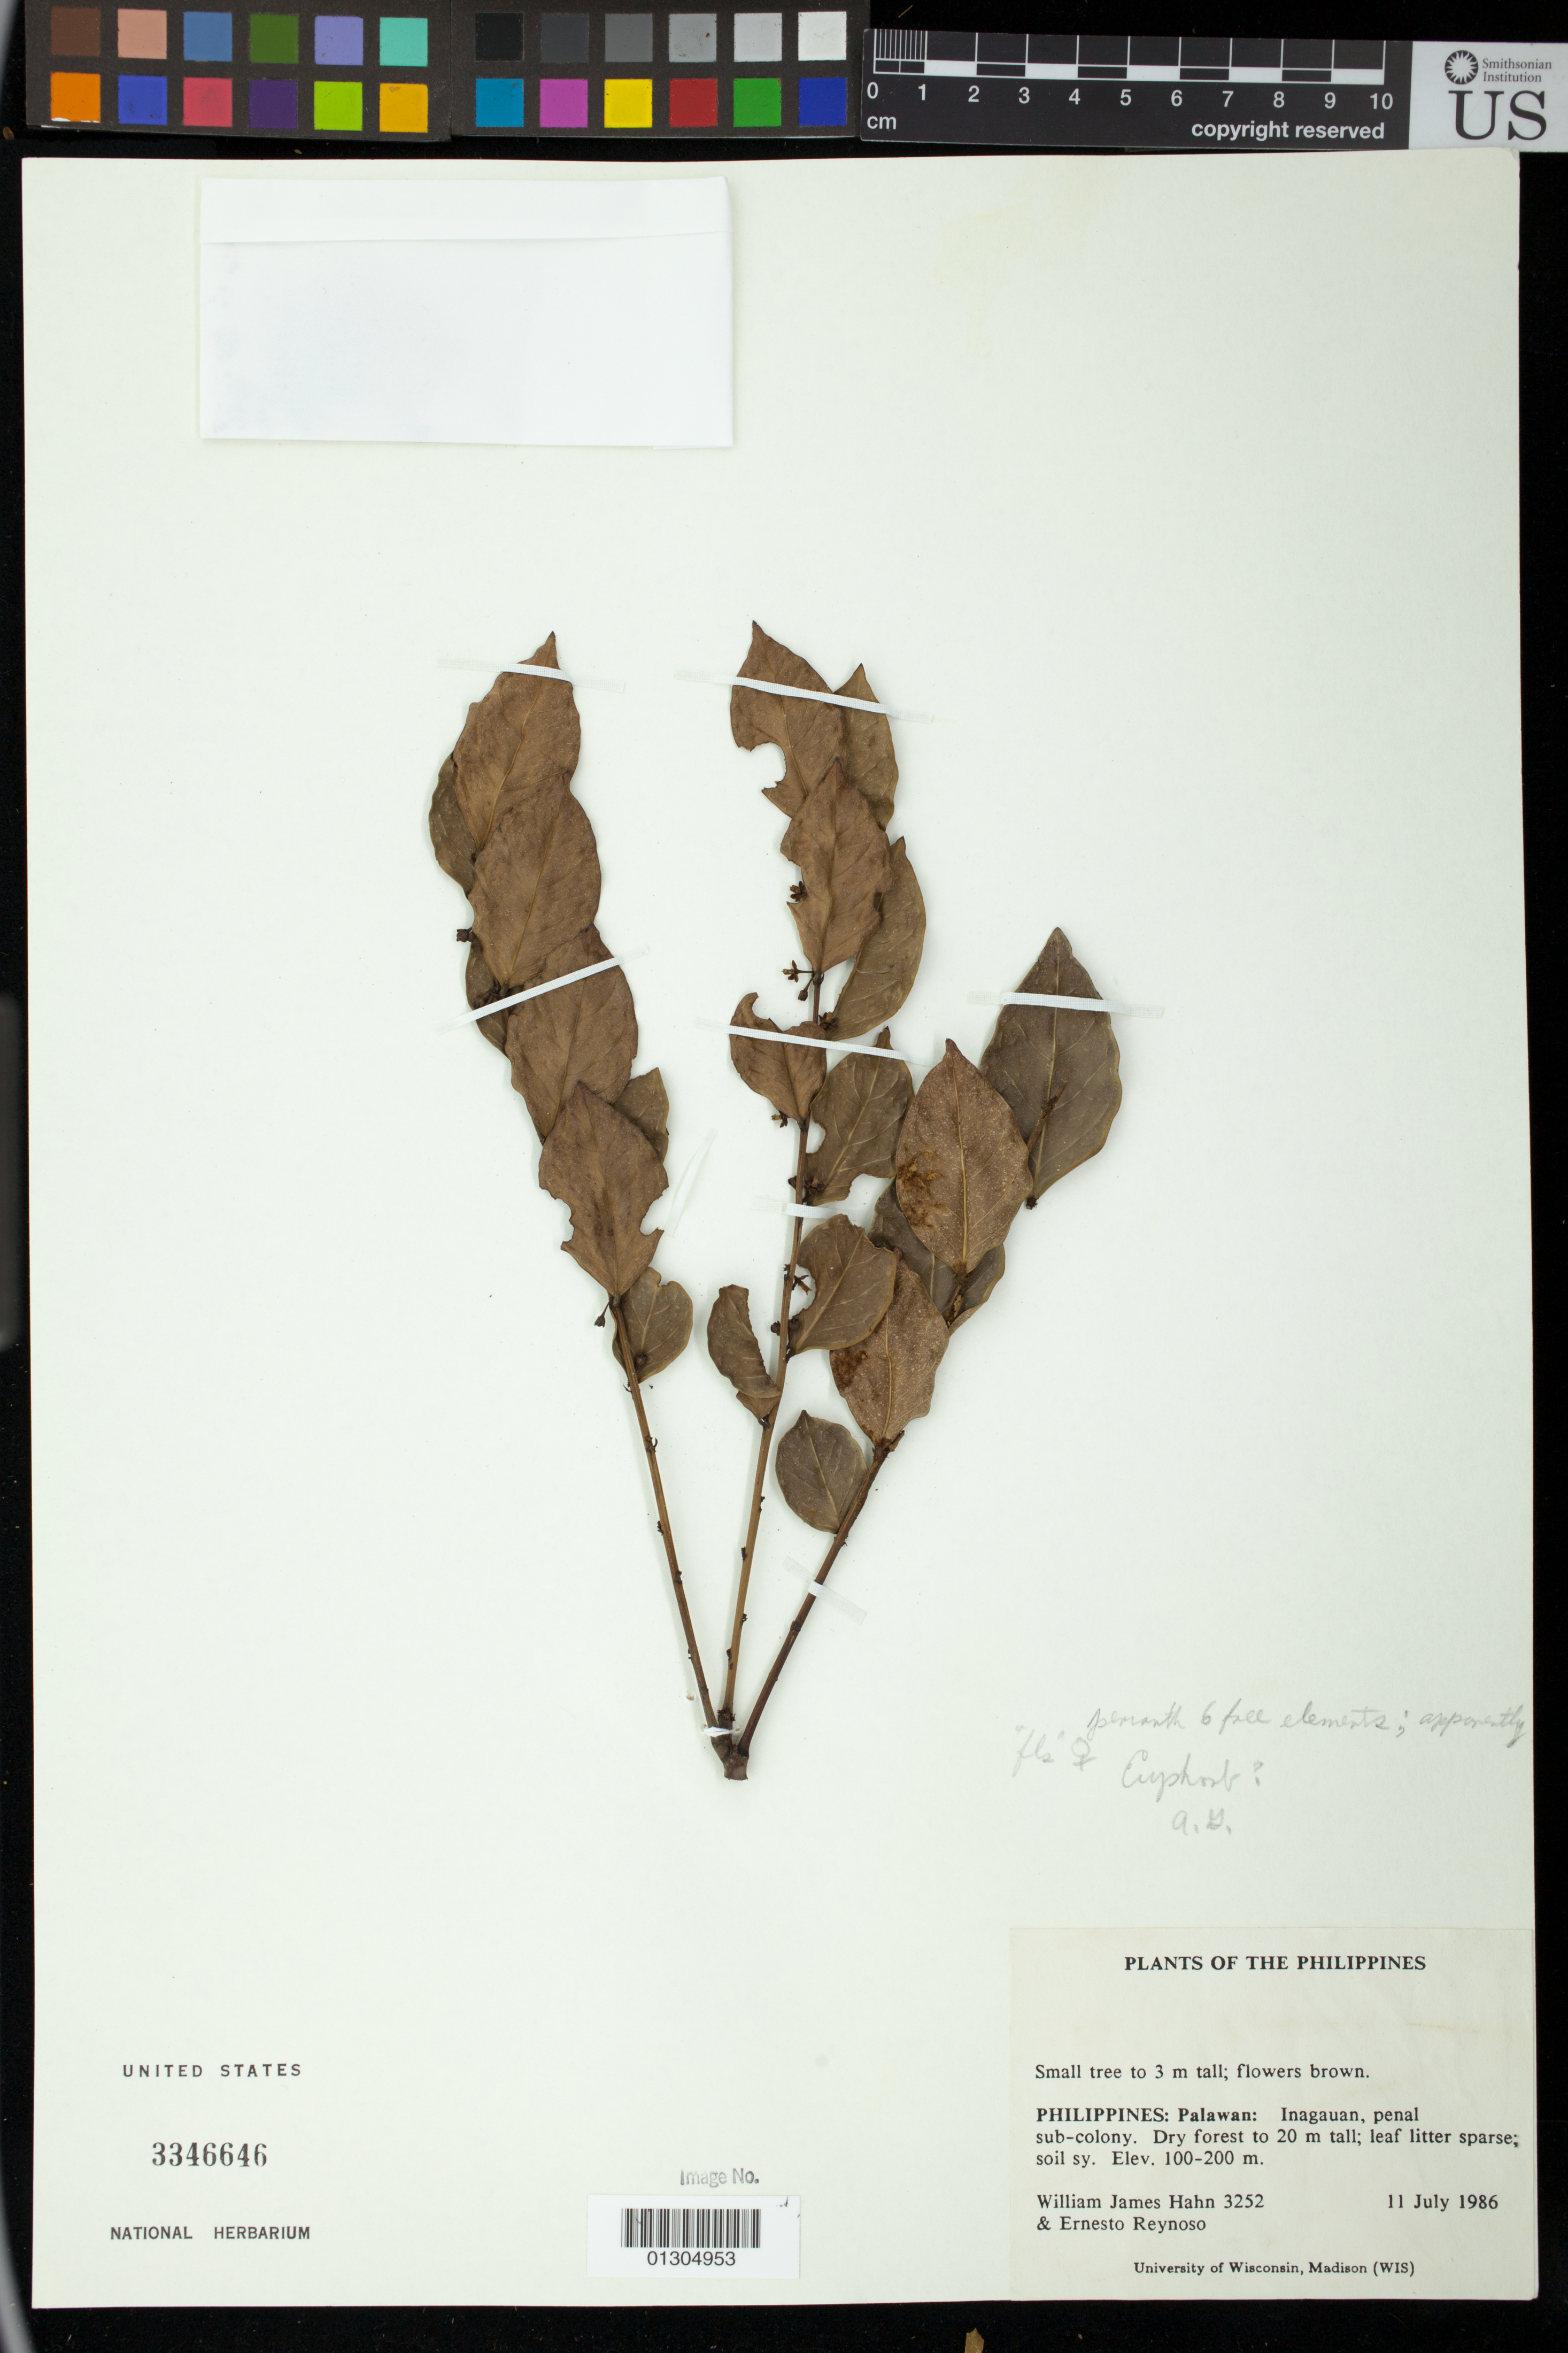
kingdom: Plantae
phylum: Tracheophyta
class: Magnoliopsida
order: Malpighiales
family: Euphorbiaceae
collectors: W. J. Hahn & E. Reynoso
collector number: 3252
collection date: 1986-07-11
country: Philippines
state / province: Mimaropa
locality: Palawan: Inagauan, penal sub-colony.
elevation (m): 100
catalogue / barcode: US 3346646